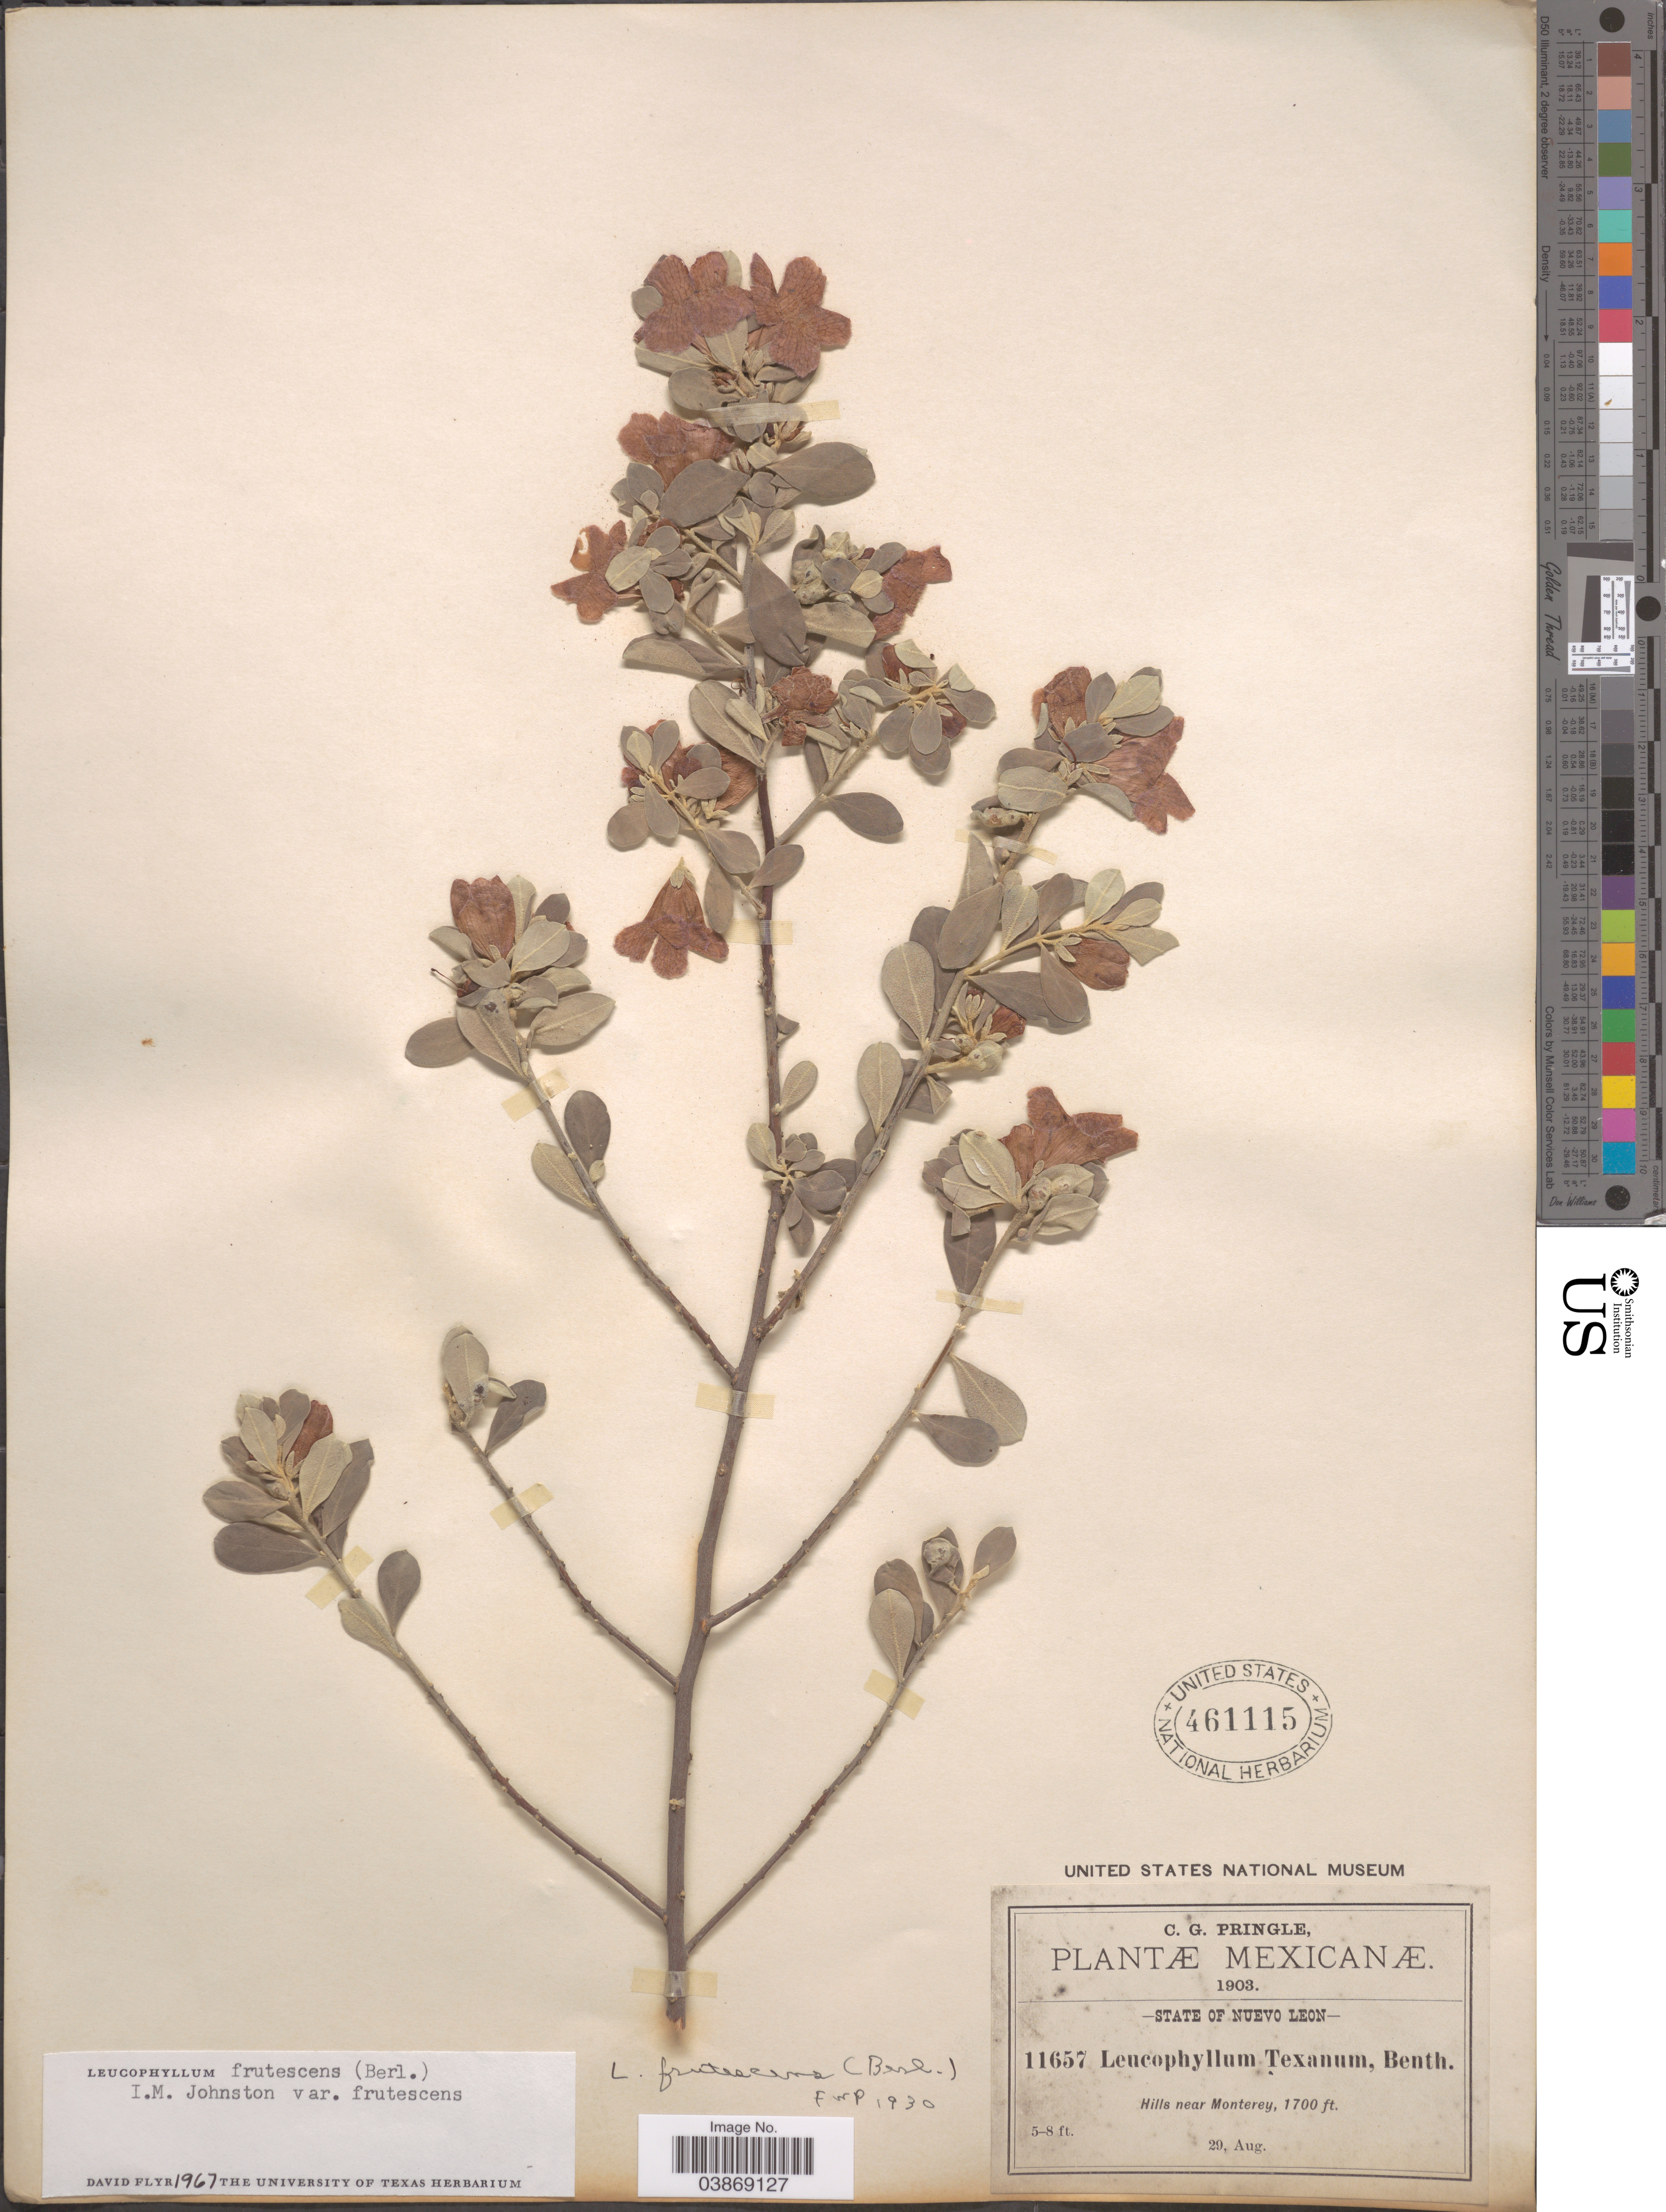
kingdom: Plantae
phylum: Tracheophyta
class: Magnoliopsida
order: Lamiales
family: Scrophulariaceae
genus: Leucophyllum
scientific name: Leucophyllum frutescens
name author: (Berland.) I.M. Johnst.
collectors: C. G. Pringle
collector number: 11657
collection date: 1903-08-29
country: Mexico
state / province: Nuevo León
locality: Hills near Monterey.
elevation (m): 518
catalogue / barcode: US 461115